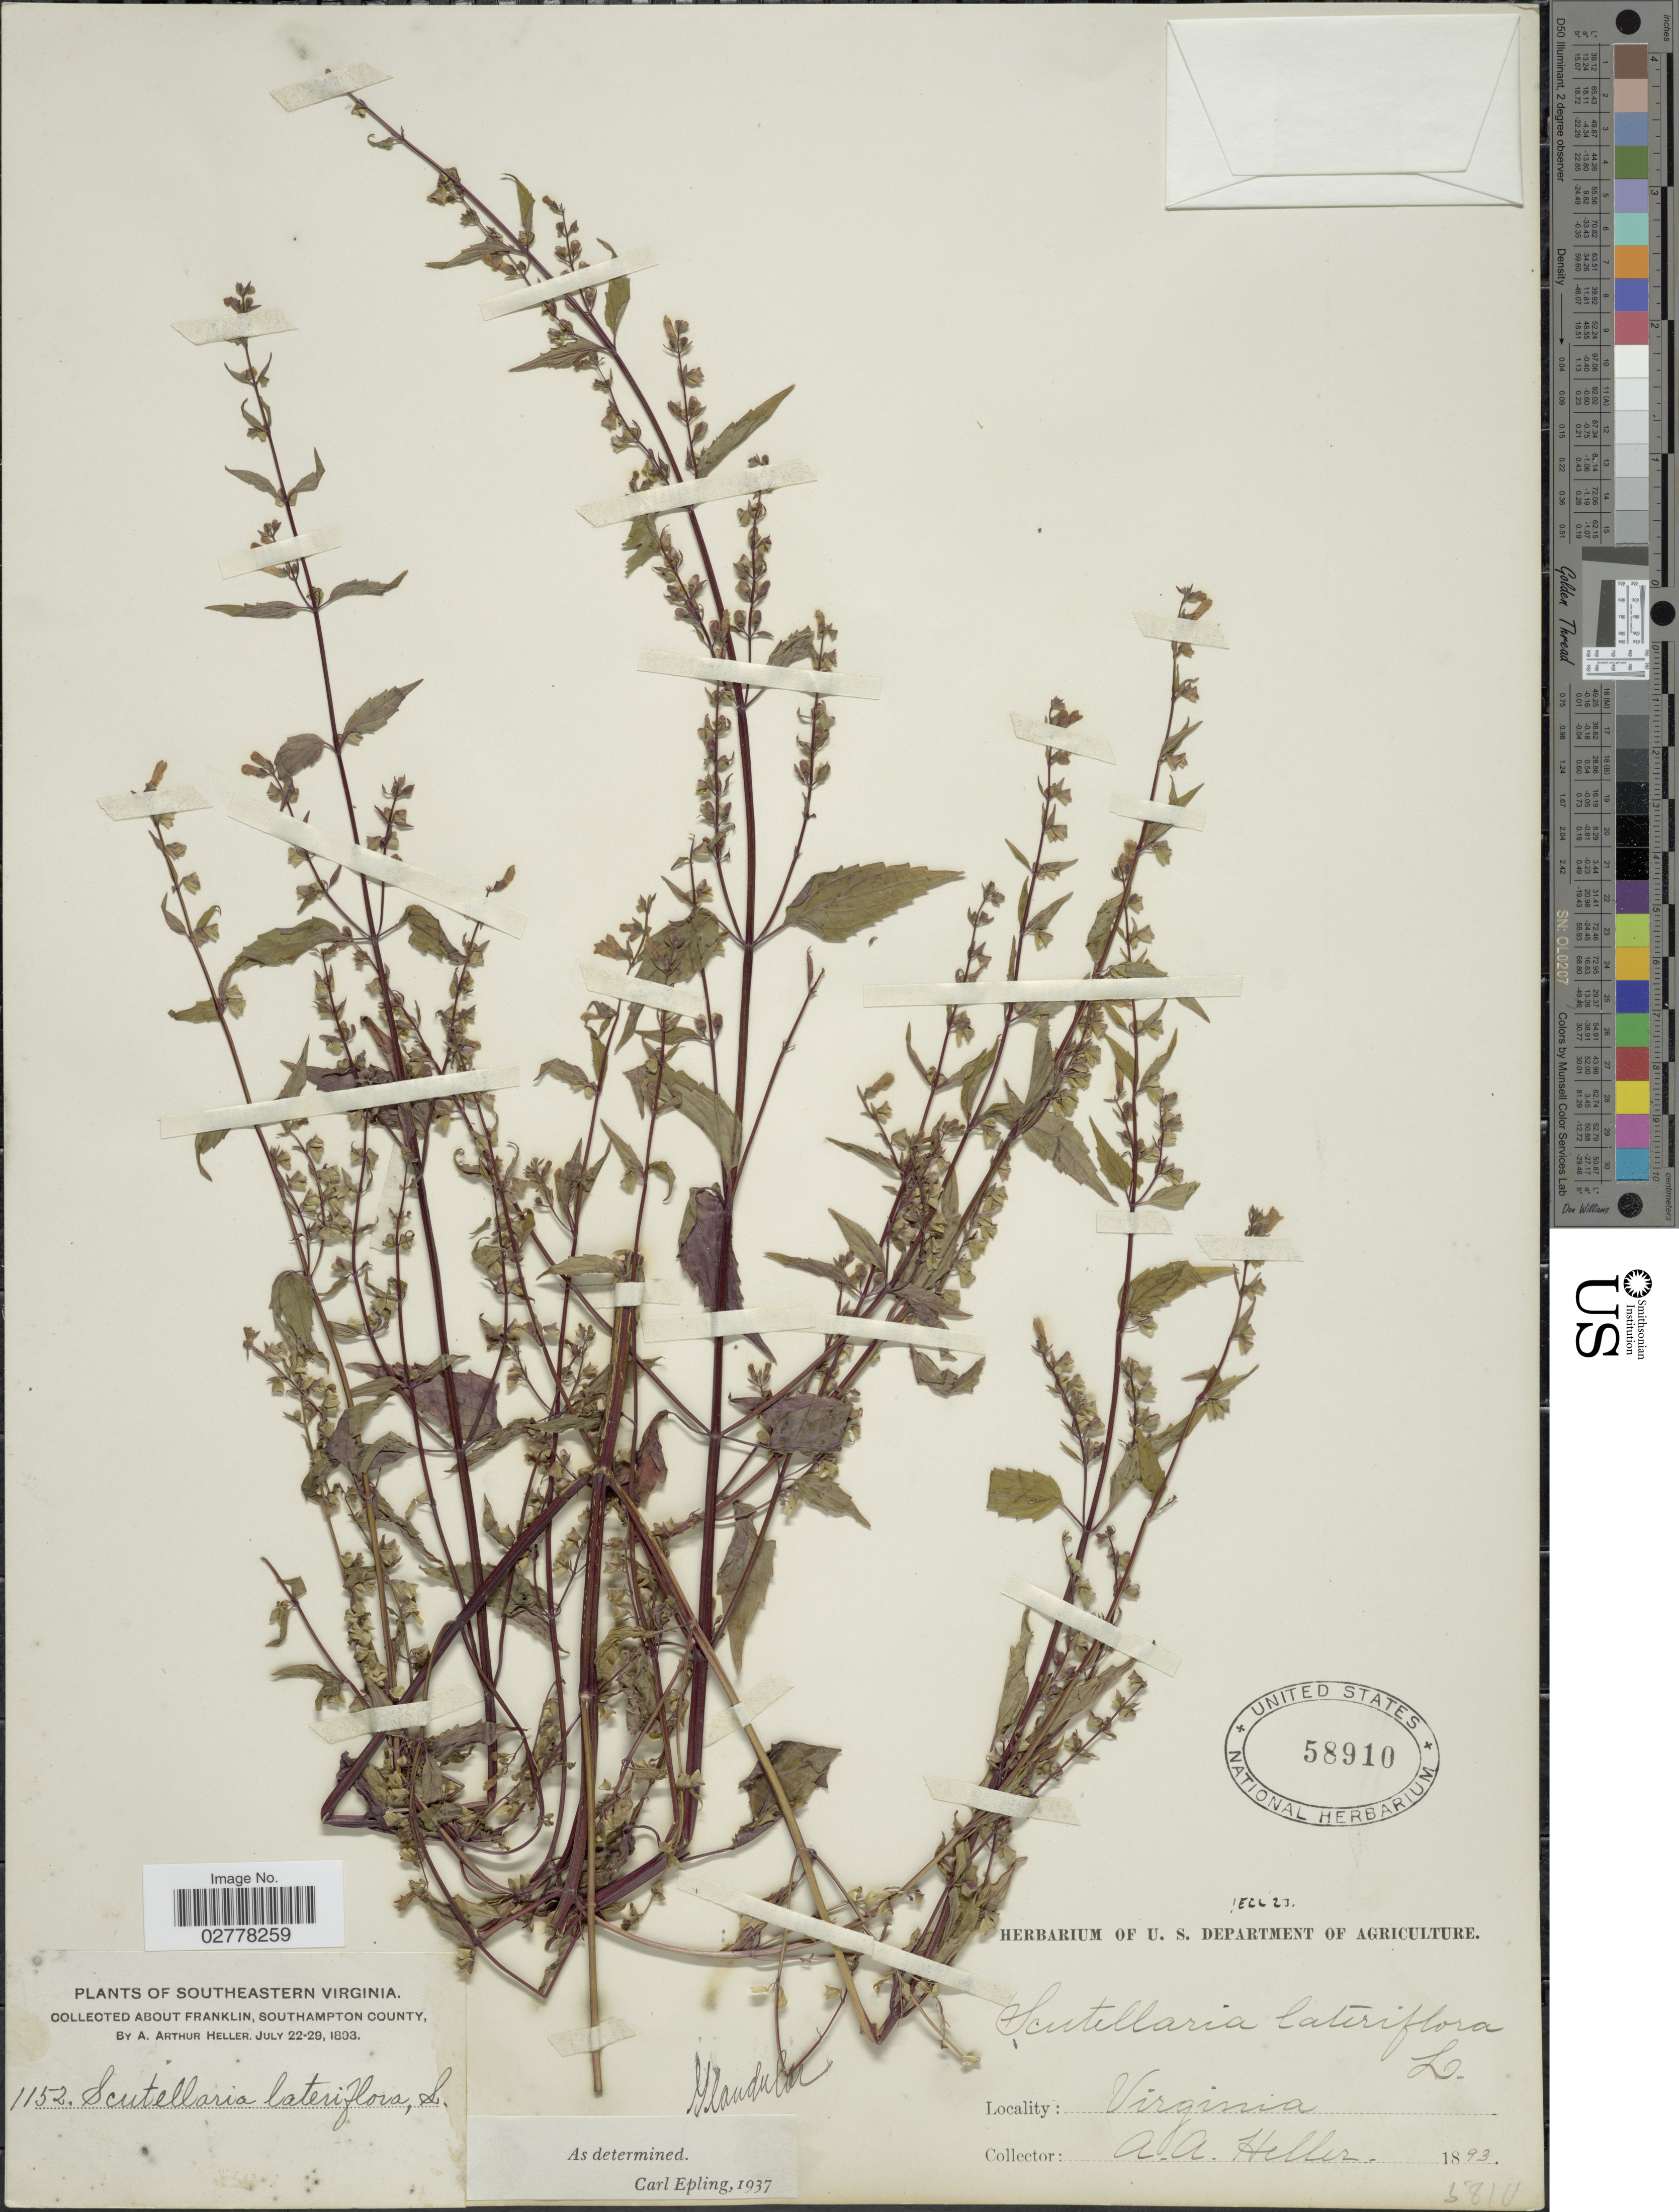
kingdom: Plantae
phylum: Tracheophyta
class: Magnoliopsida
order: Lamiales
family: Lamiaceae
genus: Scutellaria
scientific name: Scutellaria lateriflora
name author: L.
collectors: A. A. Heller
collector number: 1152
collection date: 1893-07-22/1893-07-29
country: United States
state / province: Virginia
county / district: Southampton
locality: Southeastern Virginia. About Franklin, Southampton County.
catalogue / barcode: US 58910